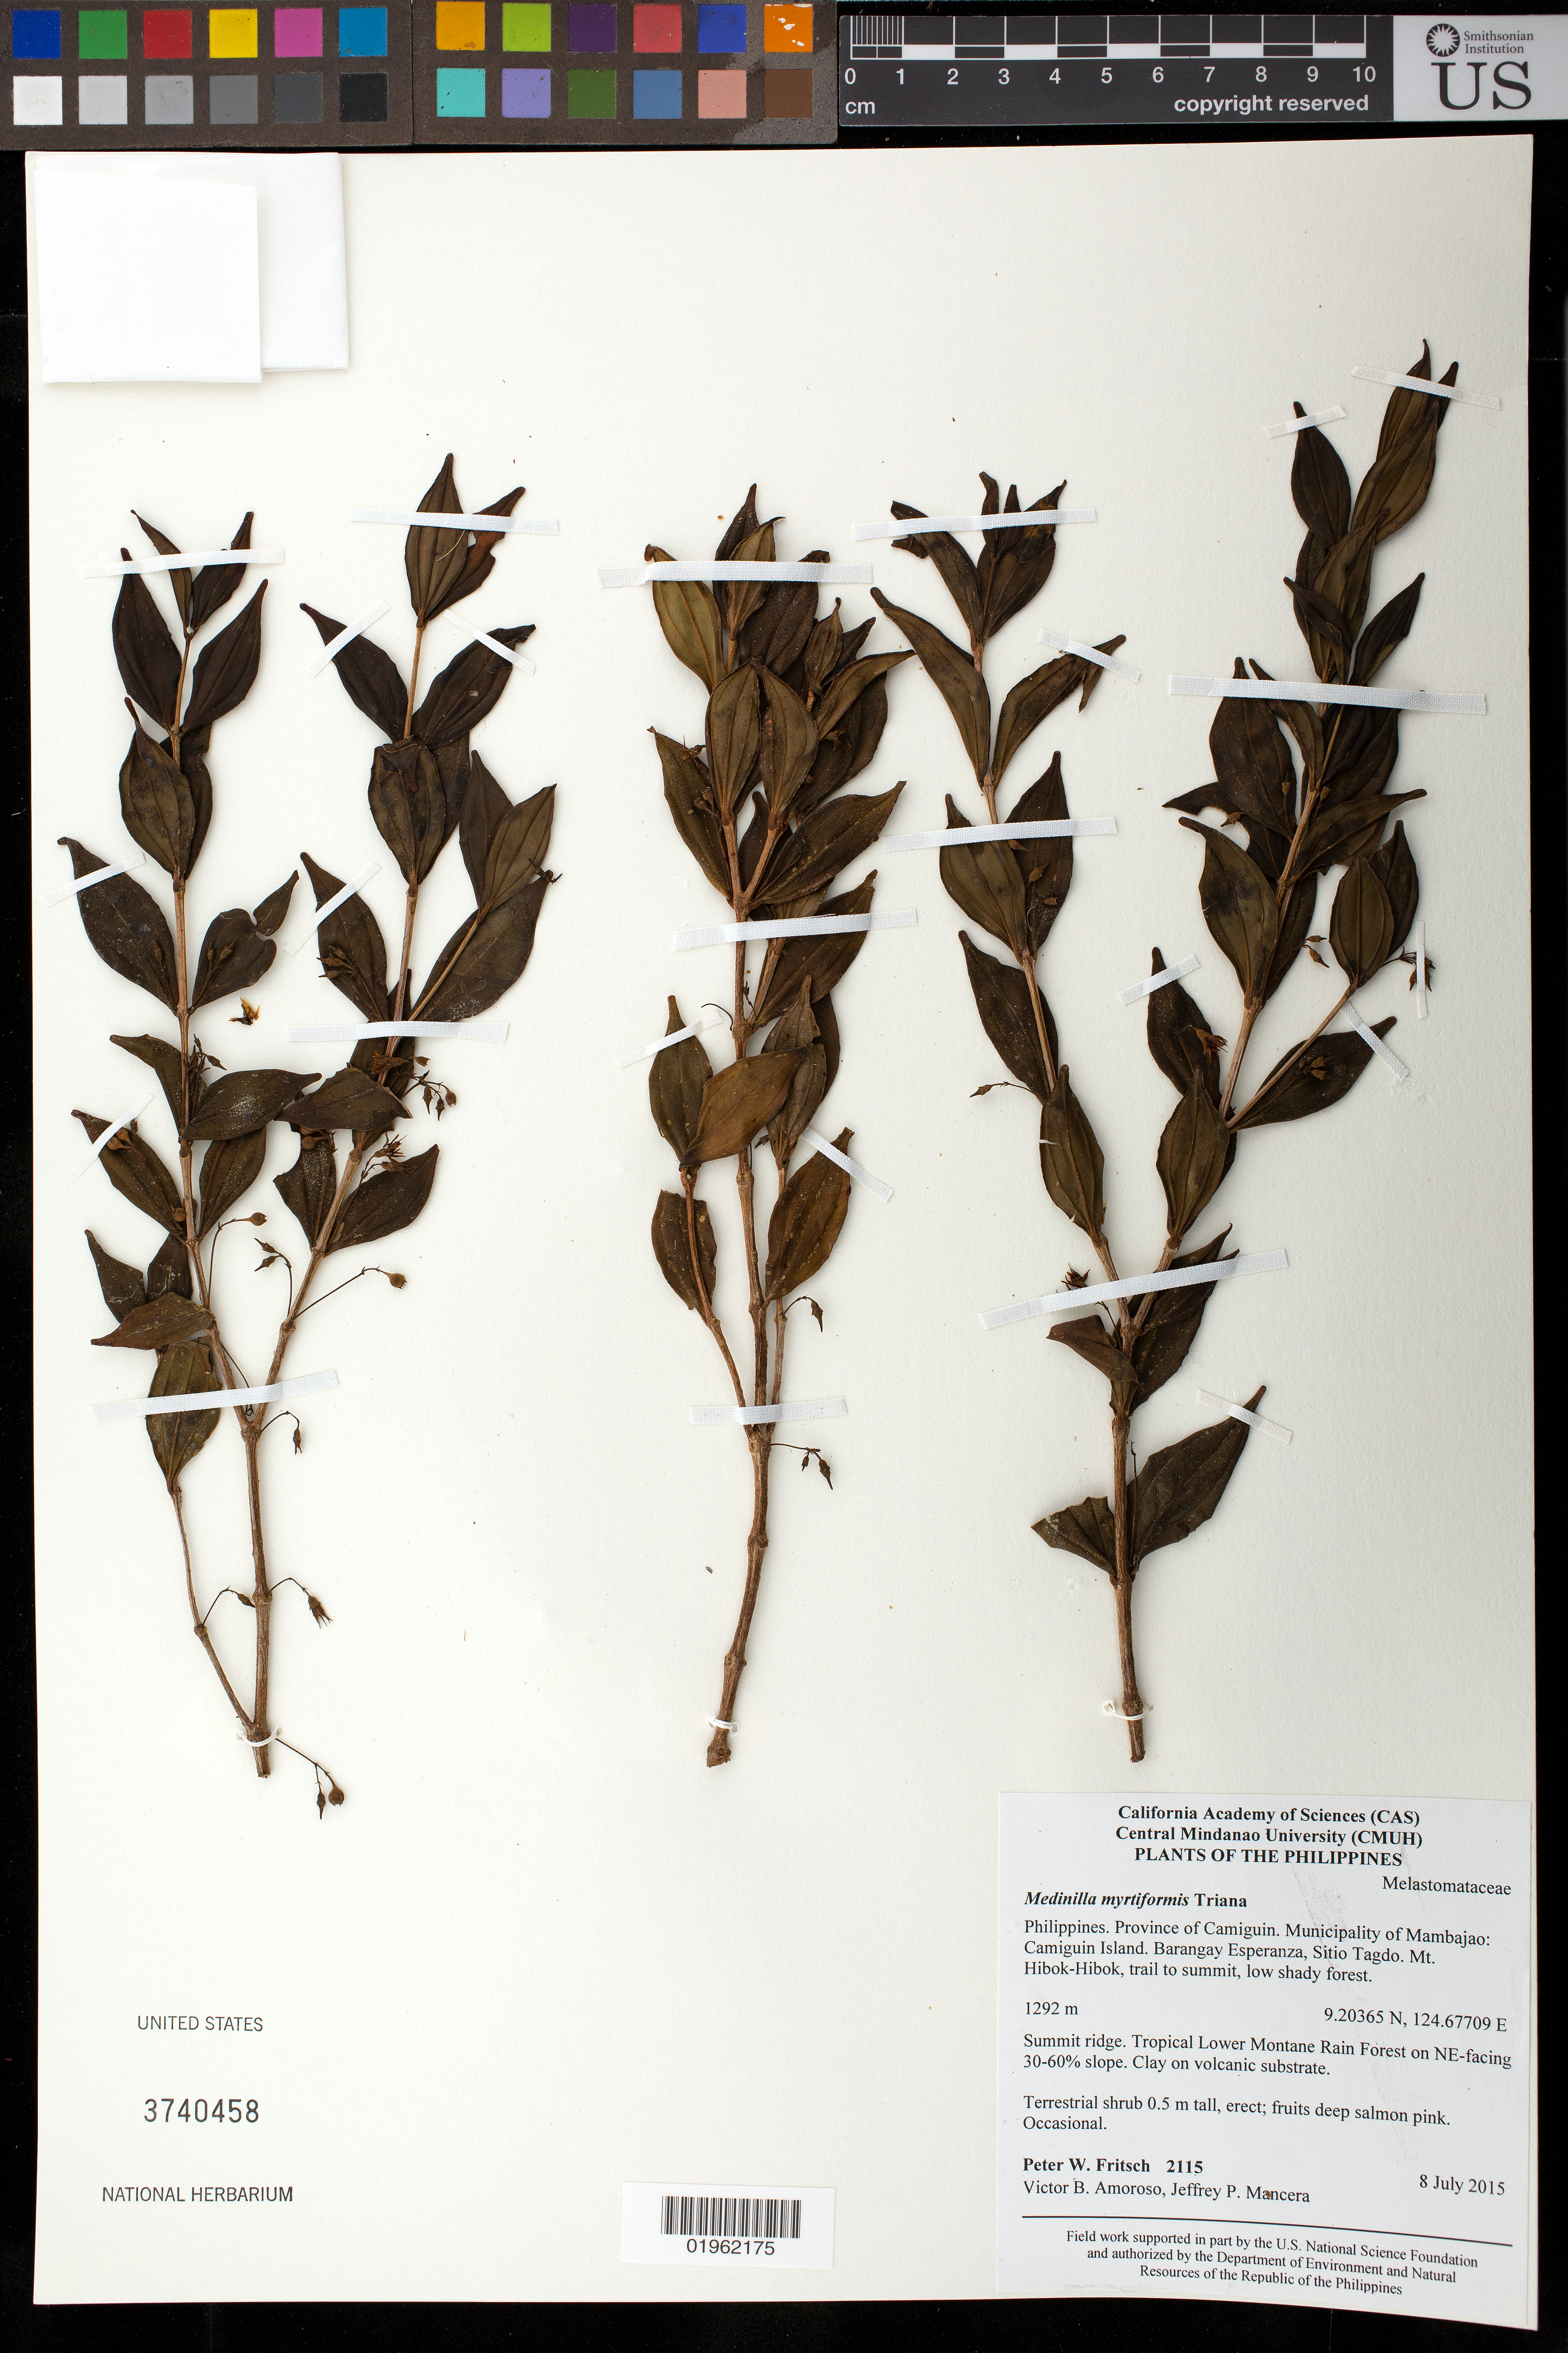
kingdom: Plantae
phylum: Tracheophyta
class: Magnoliopsida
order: Myrtales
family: Melastomataceae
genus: Medinilla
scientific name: Medinilla myrtiformis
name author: (Naudin) Triana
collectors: P. W. Fritsch, V. Amoroso, J. Mancera & J. Opiso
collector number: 2115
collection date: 2015-07-08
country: Philippines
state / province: Northern Mindanao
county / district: Camiguin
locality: Camiguin Island. Barangay Espanza, Sitio Tagdo, Mt. Hibok-Hibok, trail to summit, low shady forest.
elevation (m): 1292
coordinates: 9.20458 N, 124.67186 E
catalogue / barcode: US 3740458